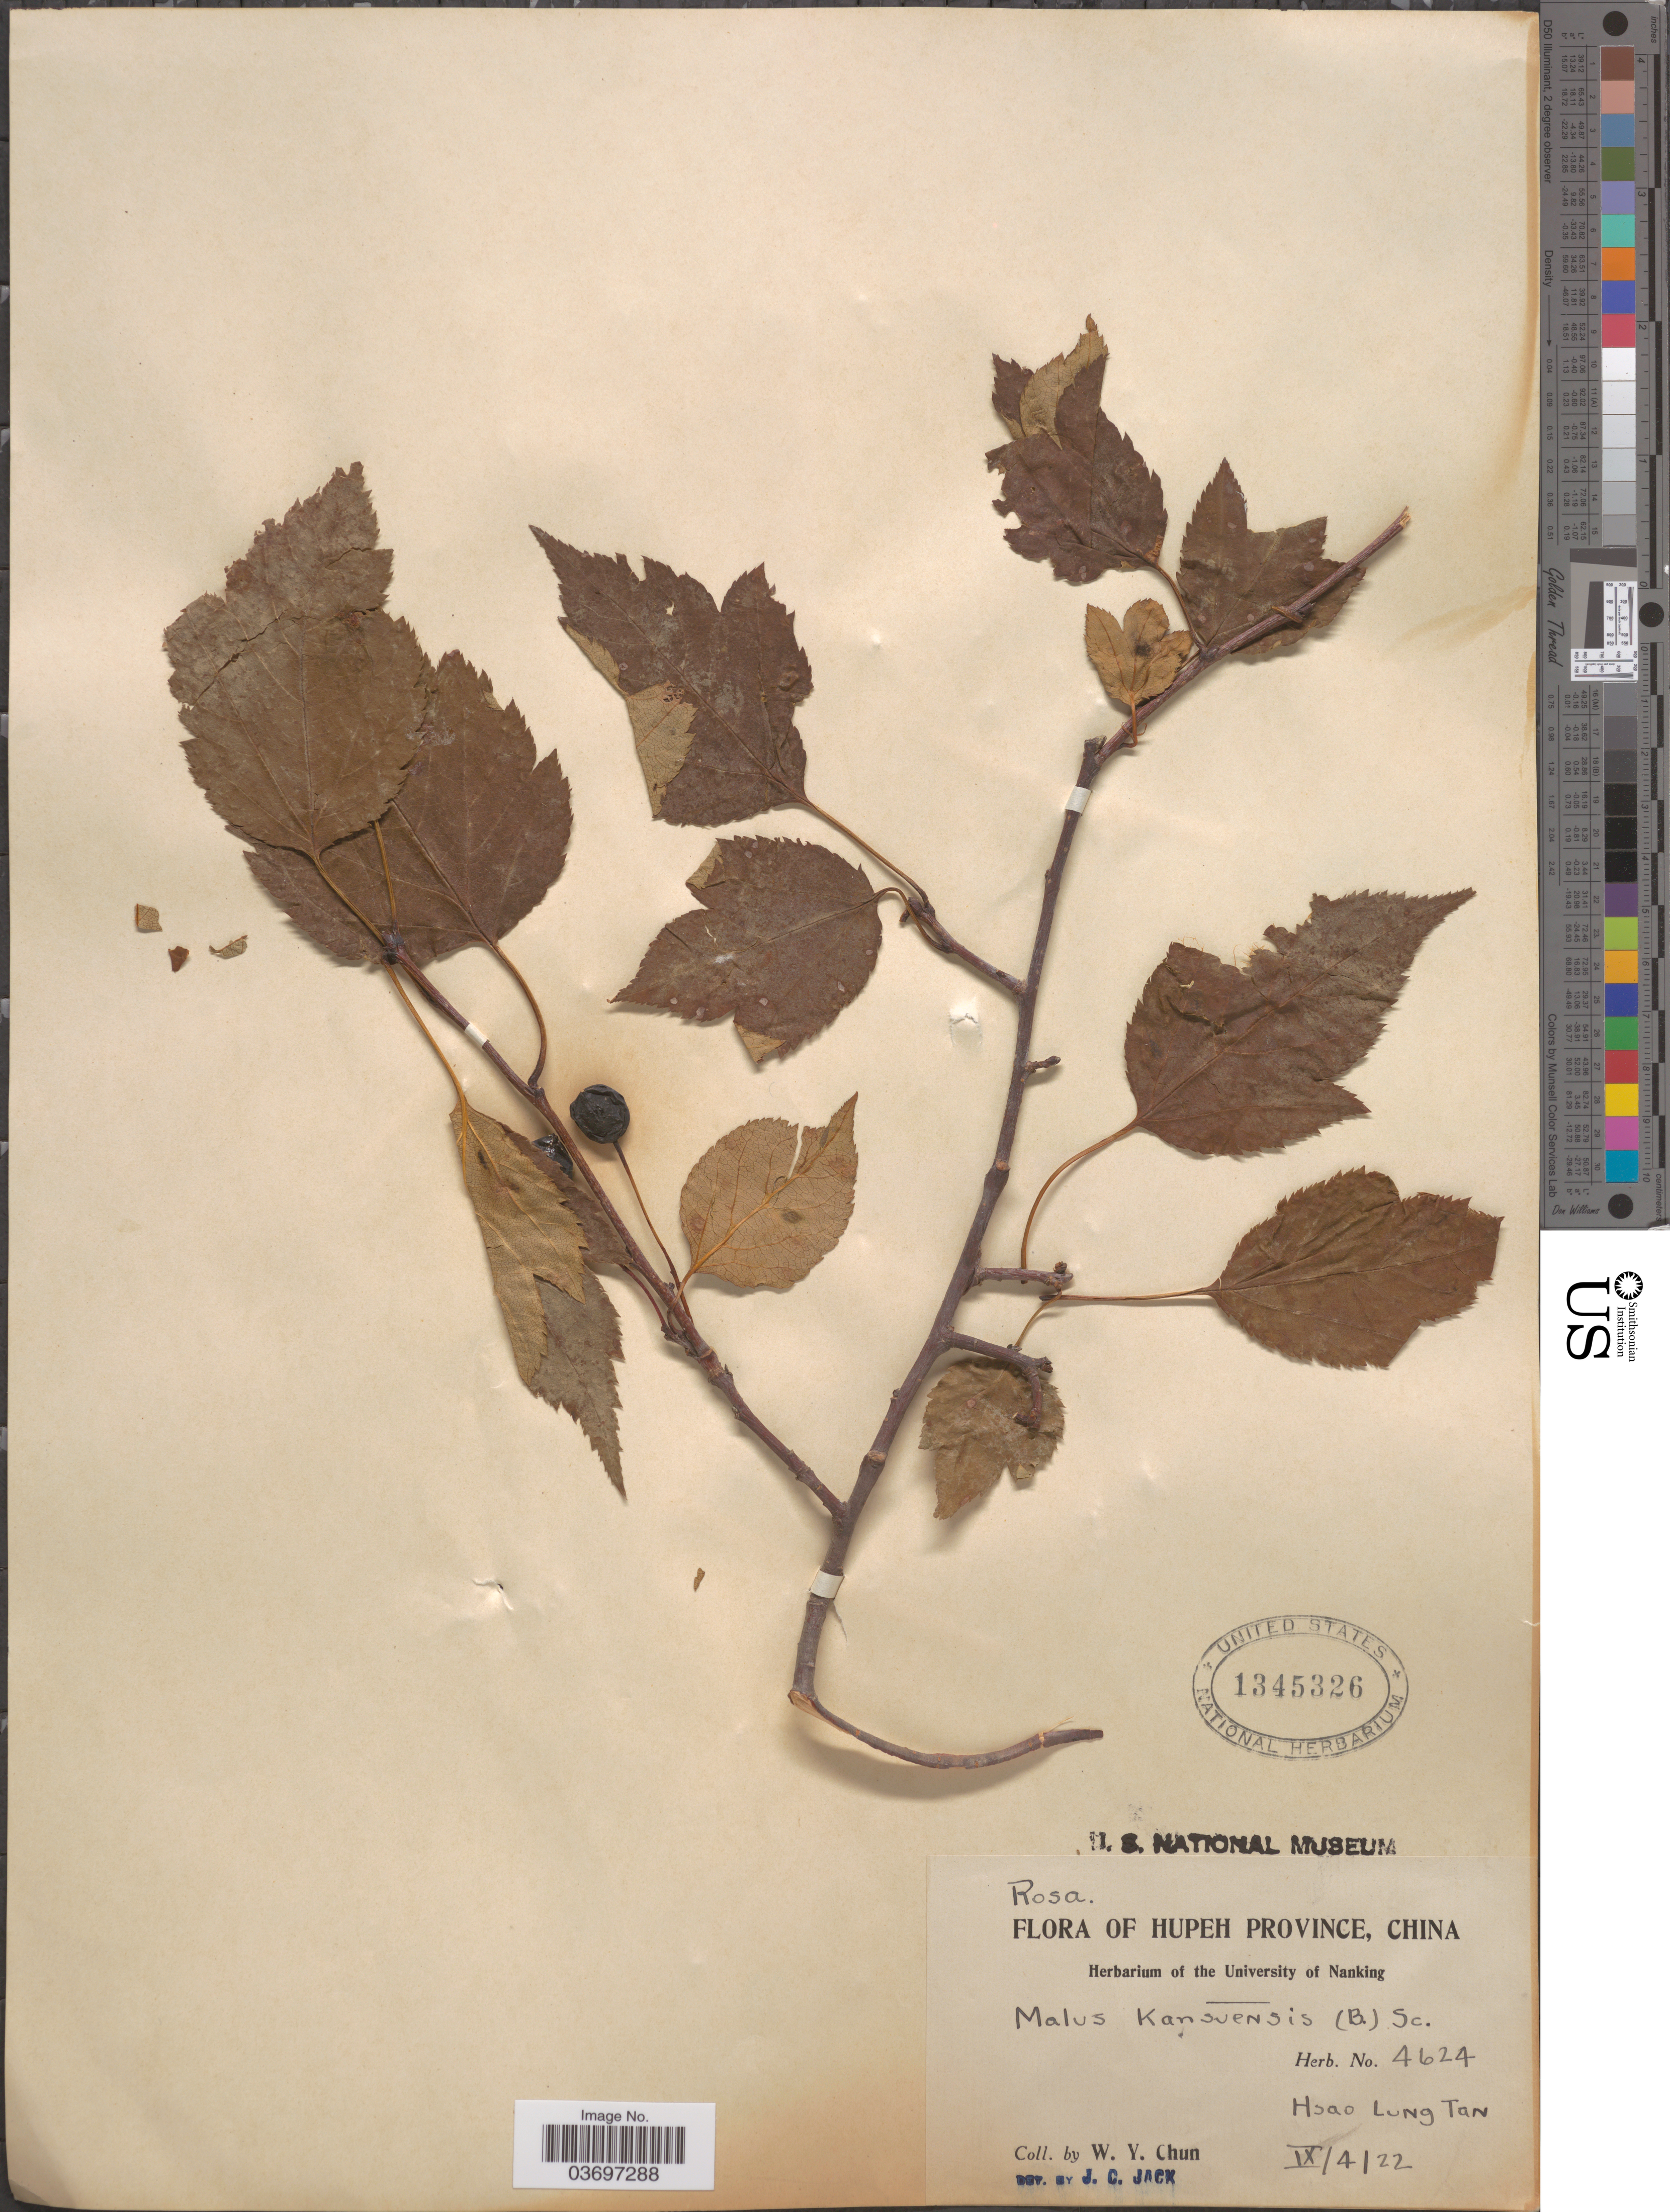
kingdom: Plantae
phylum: Tracheophyta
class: Magnoliopsida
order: Rosales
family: Rosaceae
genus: Malus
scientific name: Malus kansuensis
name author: (Batalin) C.K. Schneid.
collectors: W. Y. Chun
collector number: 4624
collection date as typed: Transcribed d/m/y: 4/9/22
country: China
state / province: Hubei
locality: Hupeh Province. Hsao Lung Tan.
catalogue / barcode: US 1345326